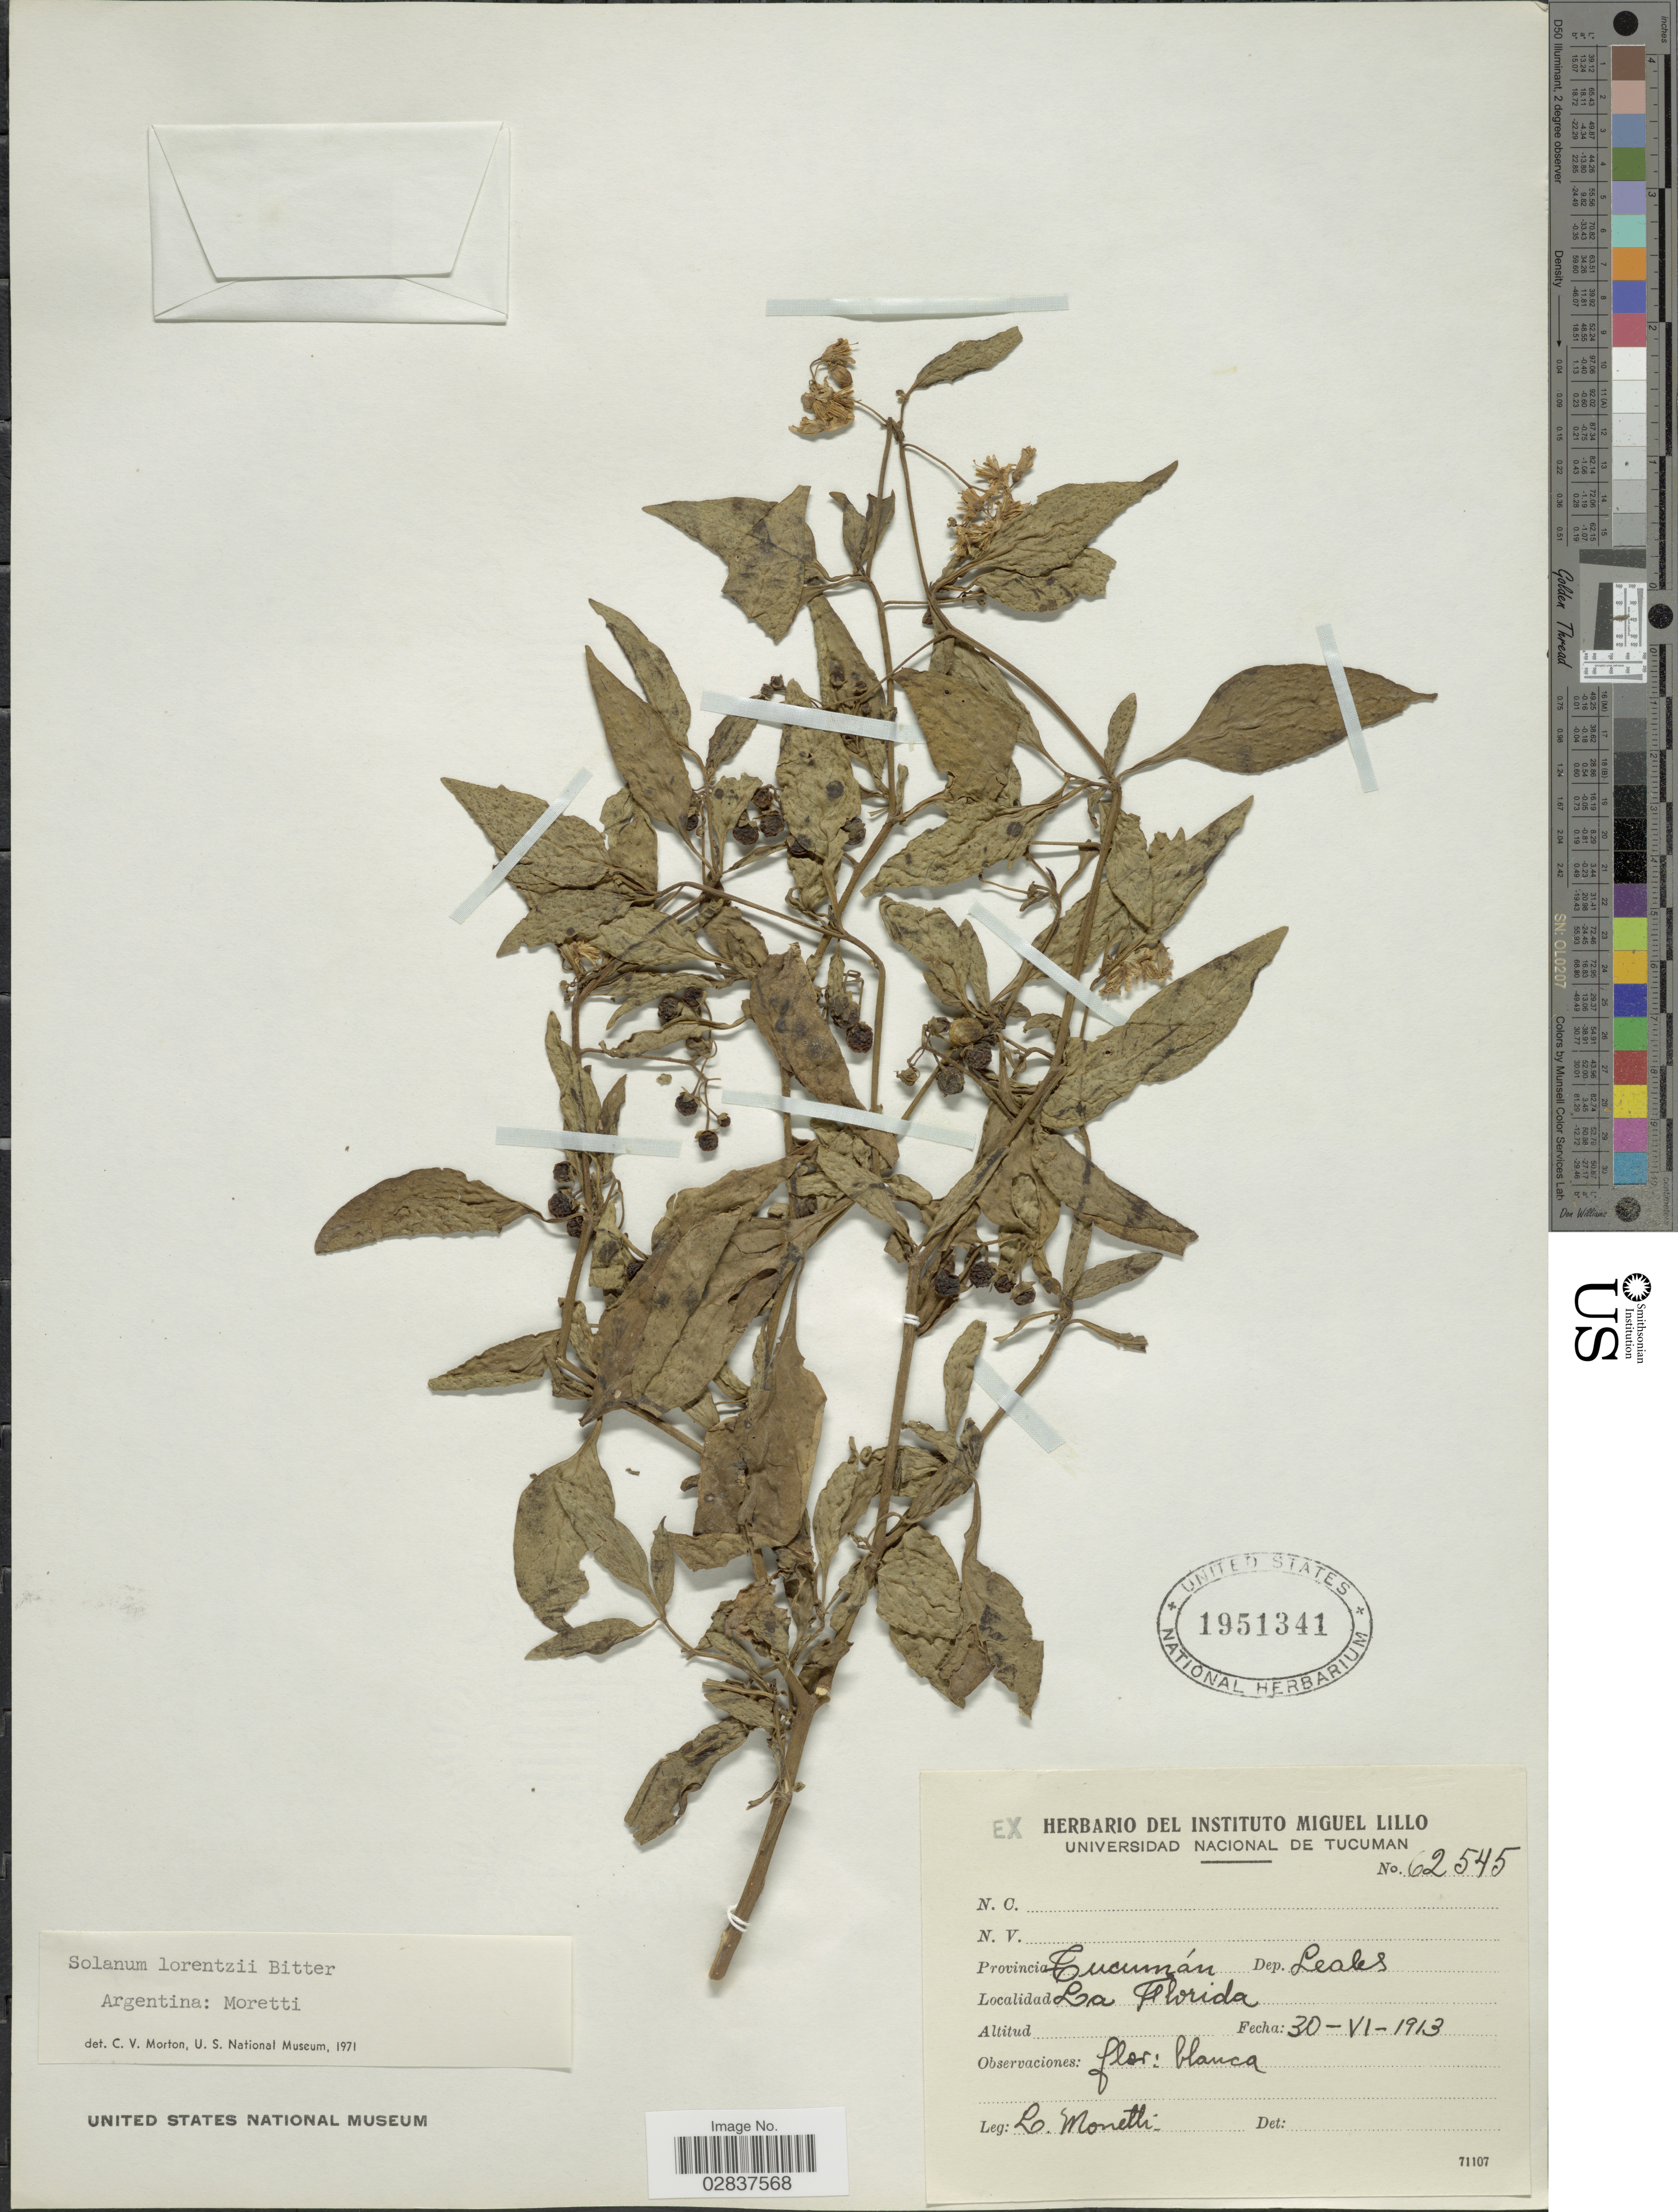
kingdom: Plantae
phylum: Tracheophyta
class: Magnoliopsida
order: Solanales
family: Solanaceae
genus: Solanum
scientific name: Solanum lorentzii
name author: Bitter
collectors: L. Monetti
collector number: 62545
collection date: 1913-06-30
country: Argentina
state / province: Tucuman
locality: Dep. Leales. La Florida.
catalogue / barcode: US 1951341